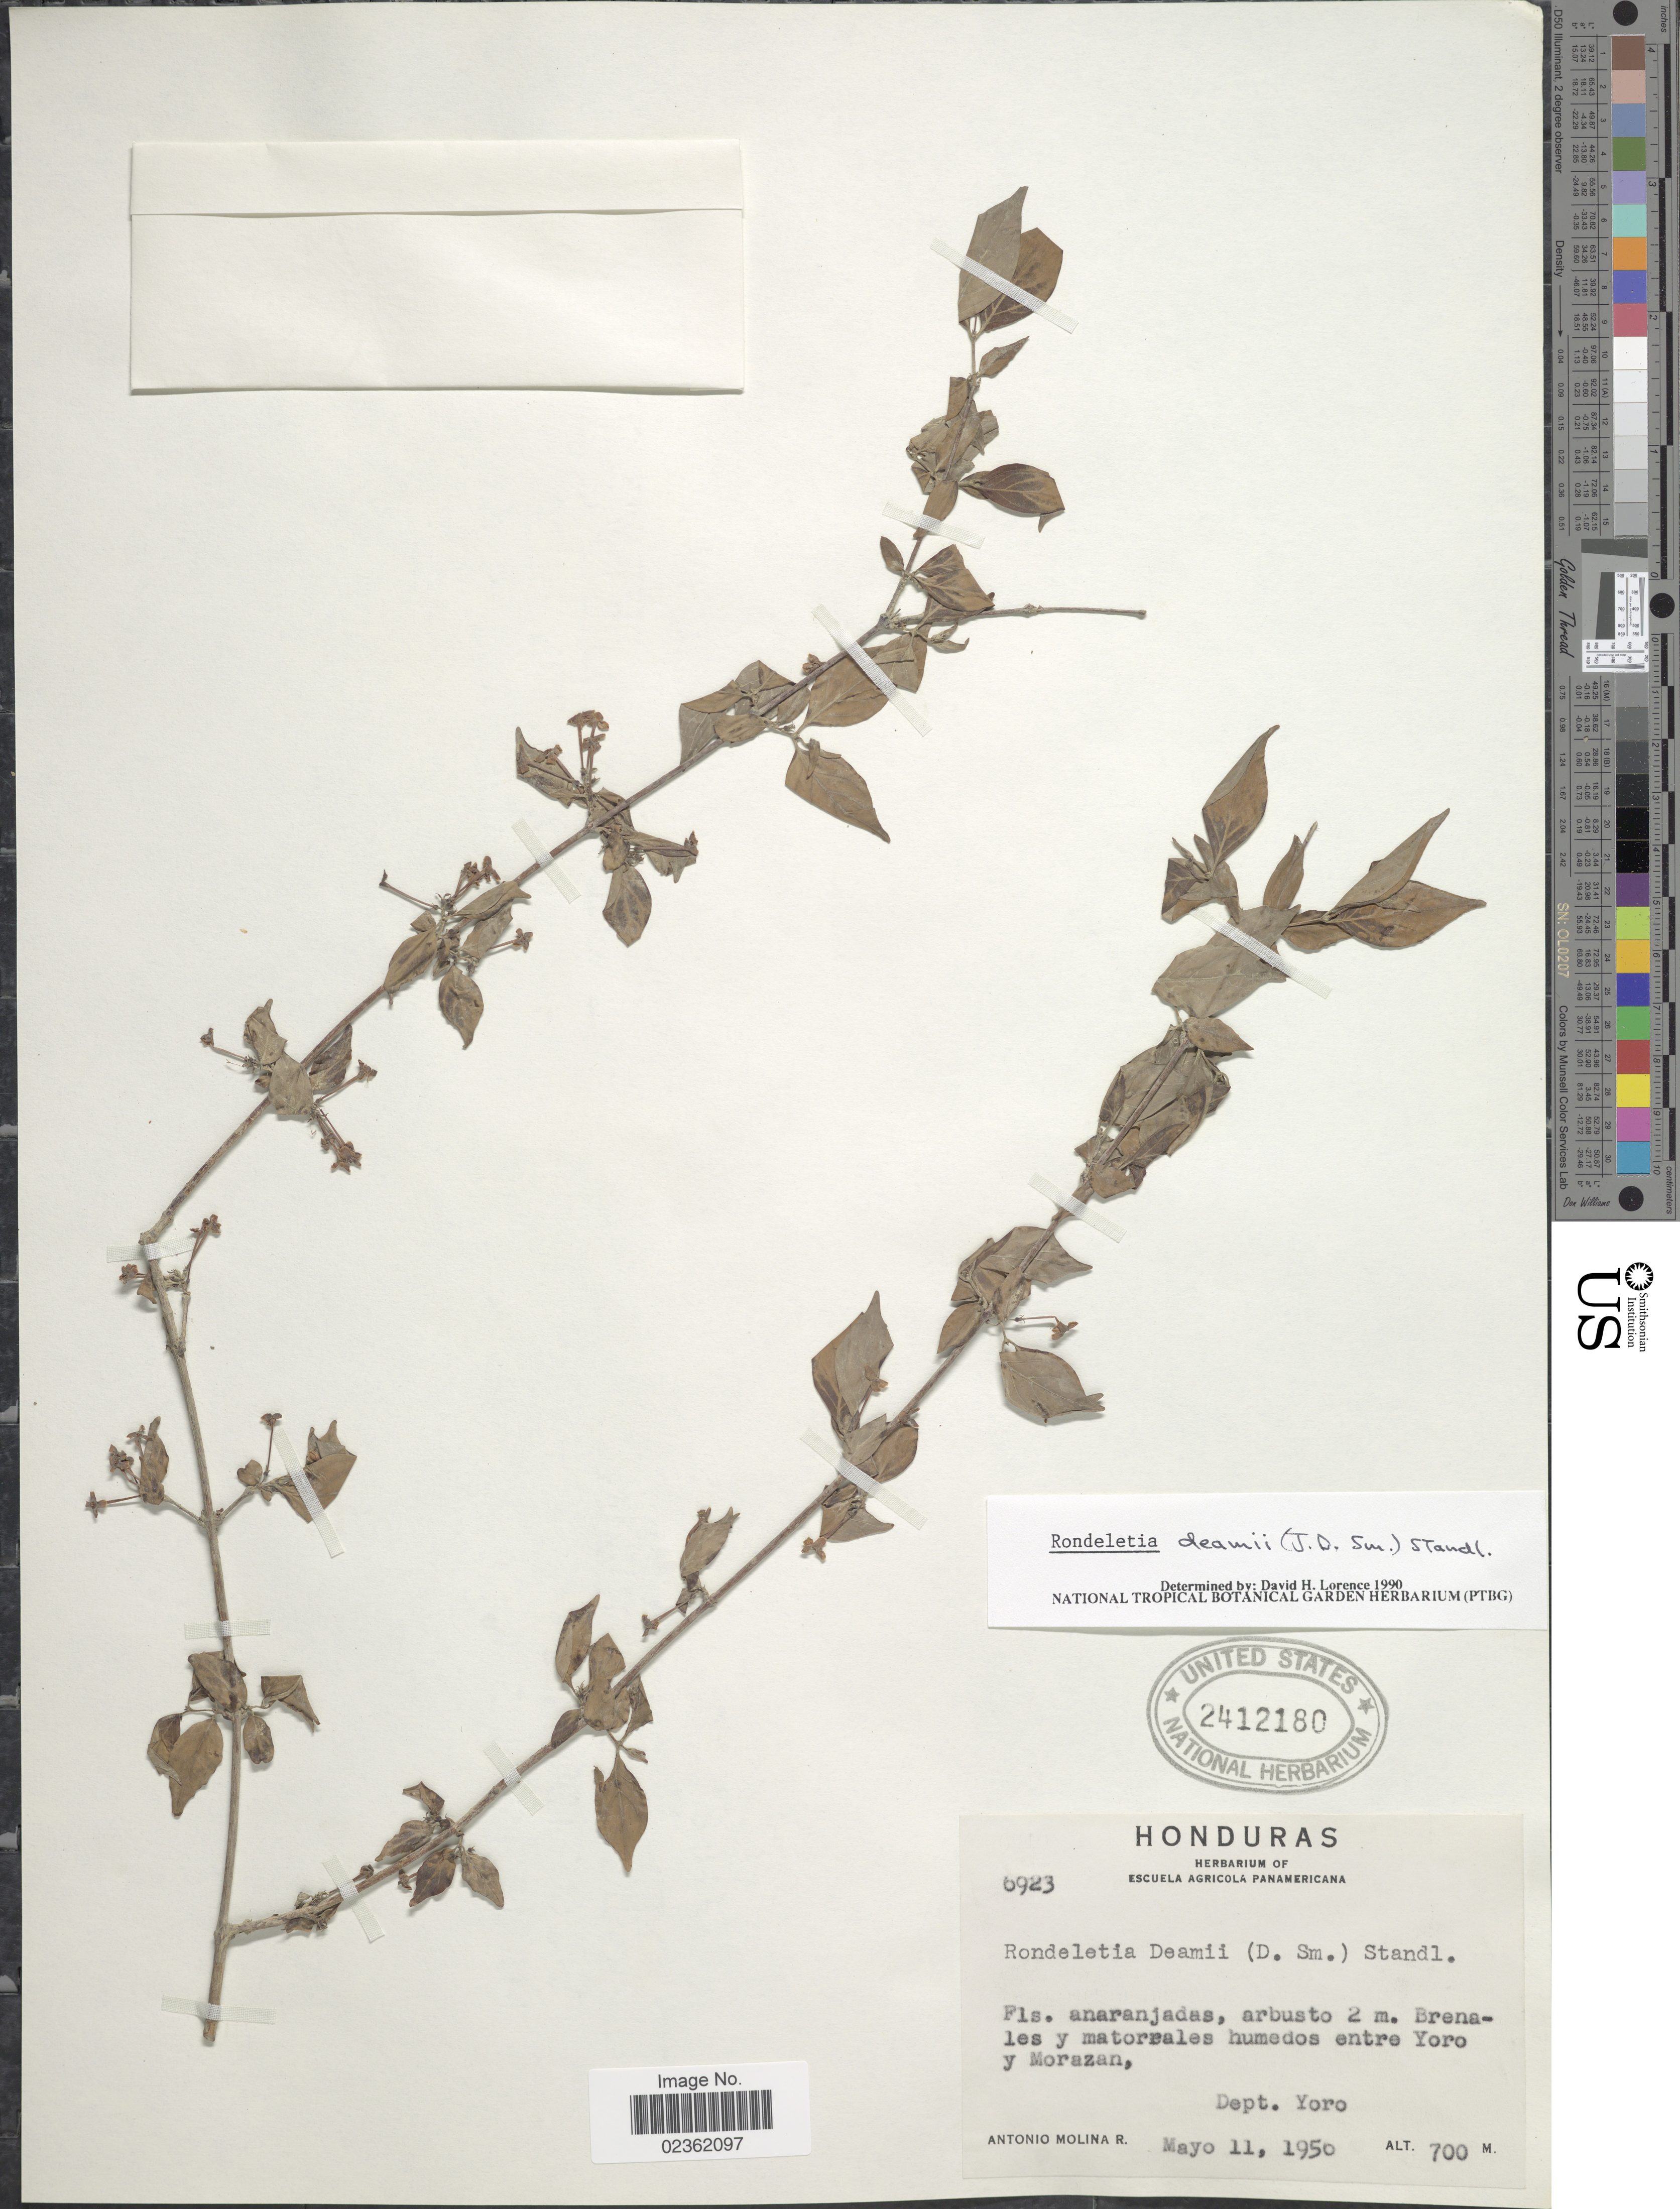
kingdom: Plantae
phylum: Tracheophyta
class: Magnoliopsida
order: Gentianales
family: Rubiaceae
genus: Rondeletia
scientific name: Rondeletia deamii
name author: (Donn. Sm.) Standl.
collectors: A. Molina R.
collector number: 6923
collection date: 1950-05-11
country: Honduras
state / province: Yoro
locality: Brenales y matorrales humedos entre Yoro y Morazan.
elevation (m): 700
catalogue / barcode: US 2412180